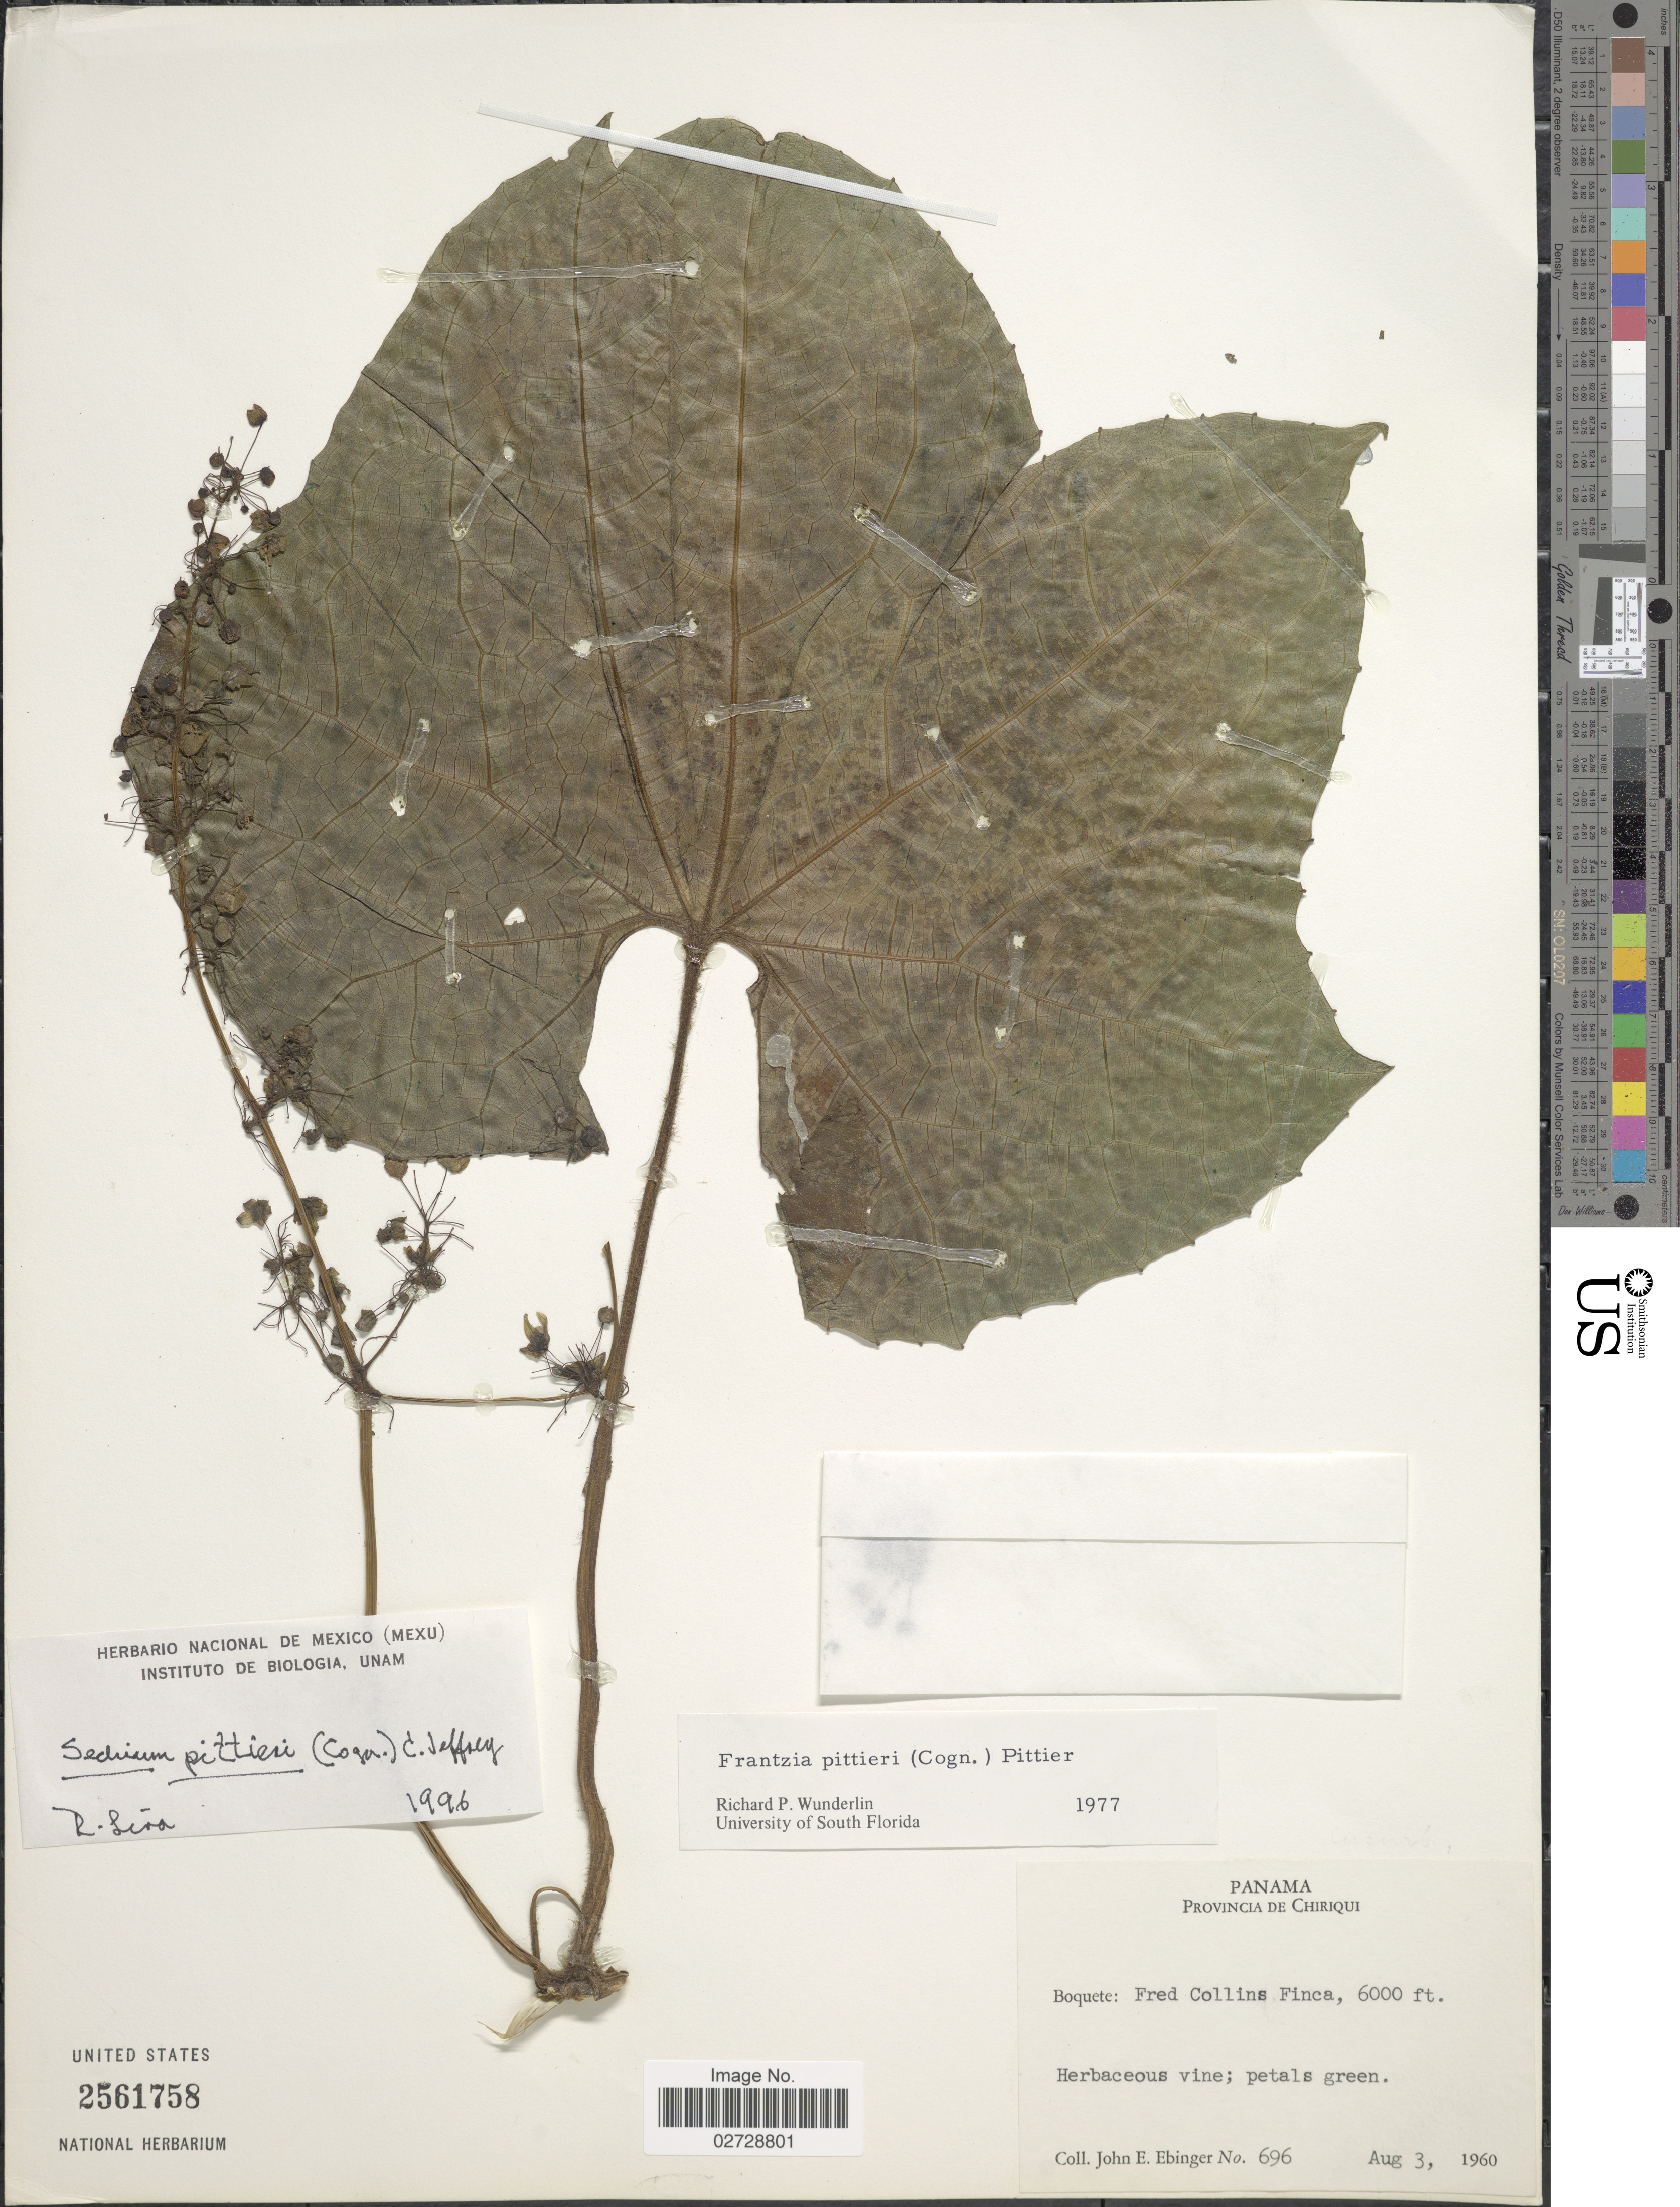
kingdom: Plantae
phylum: Tracheophyta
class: Magnoliopsida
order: Cucurbitales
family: Cucurbitaceae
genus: Sechium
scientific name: Sechium pittieri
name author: (Cogn.) C. Jeffrey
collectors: J. Ebinger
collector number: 696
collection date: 1960-08-03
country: Panama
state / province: Chiriqui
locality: Boquete: Fred Collins Finca.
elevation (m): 1829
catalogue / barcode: US 2561758